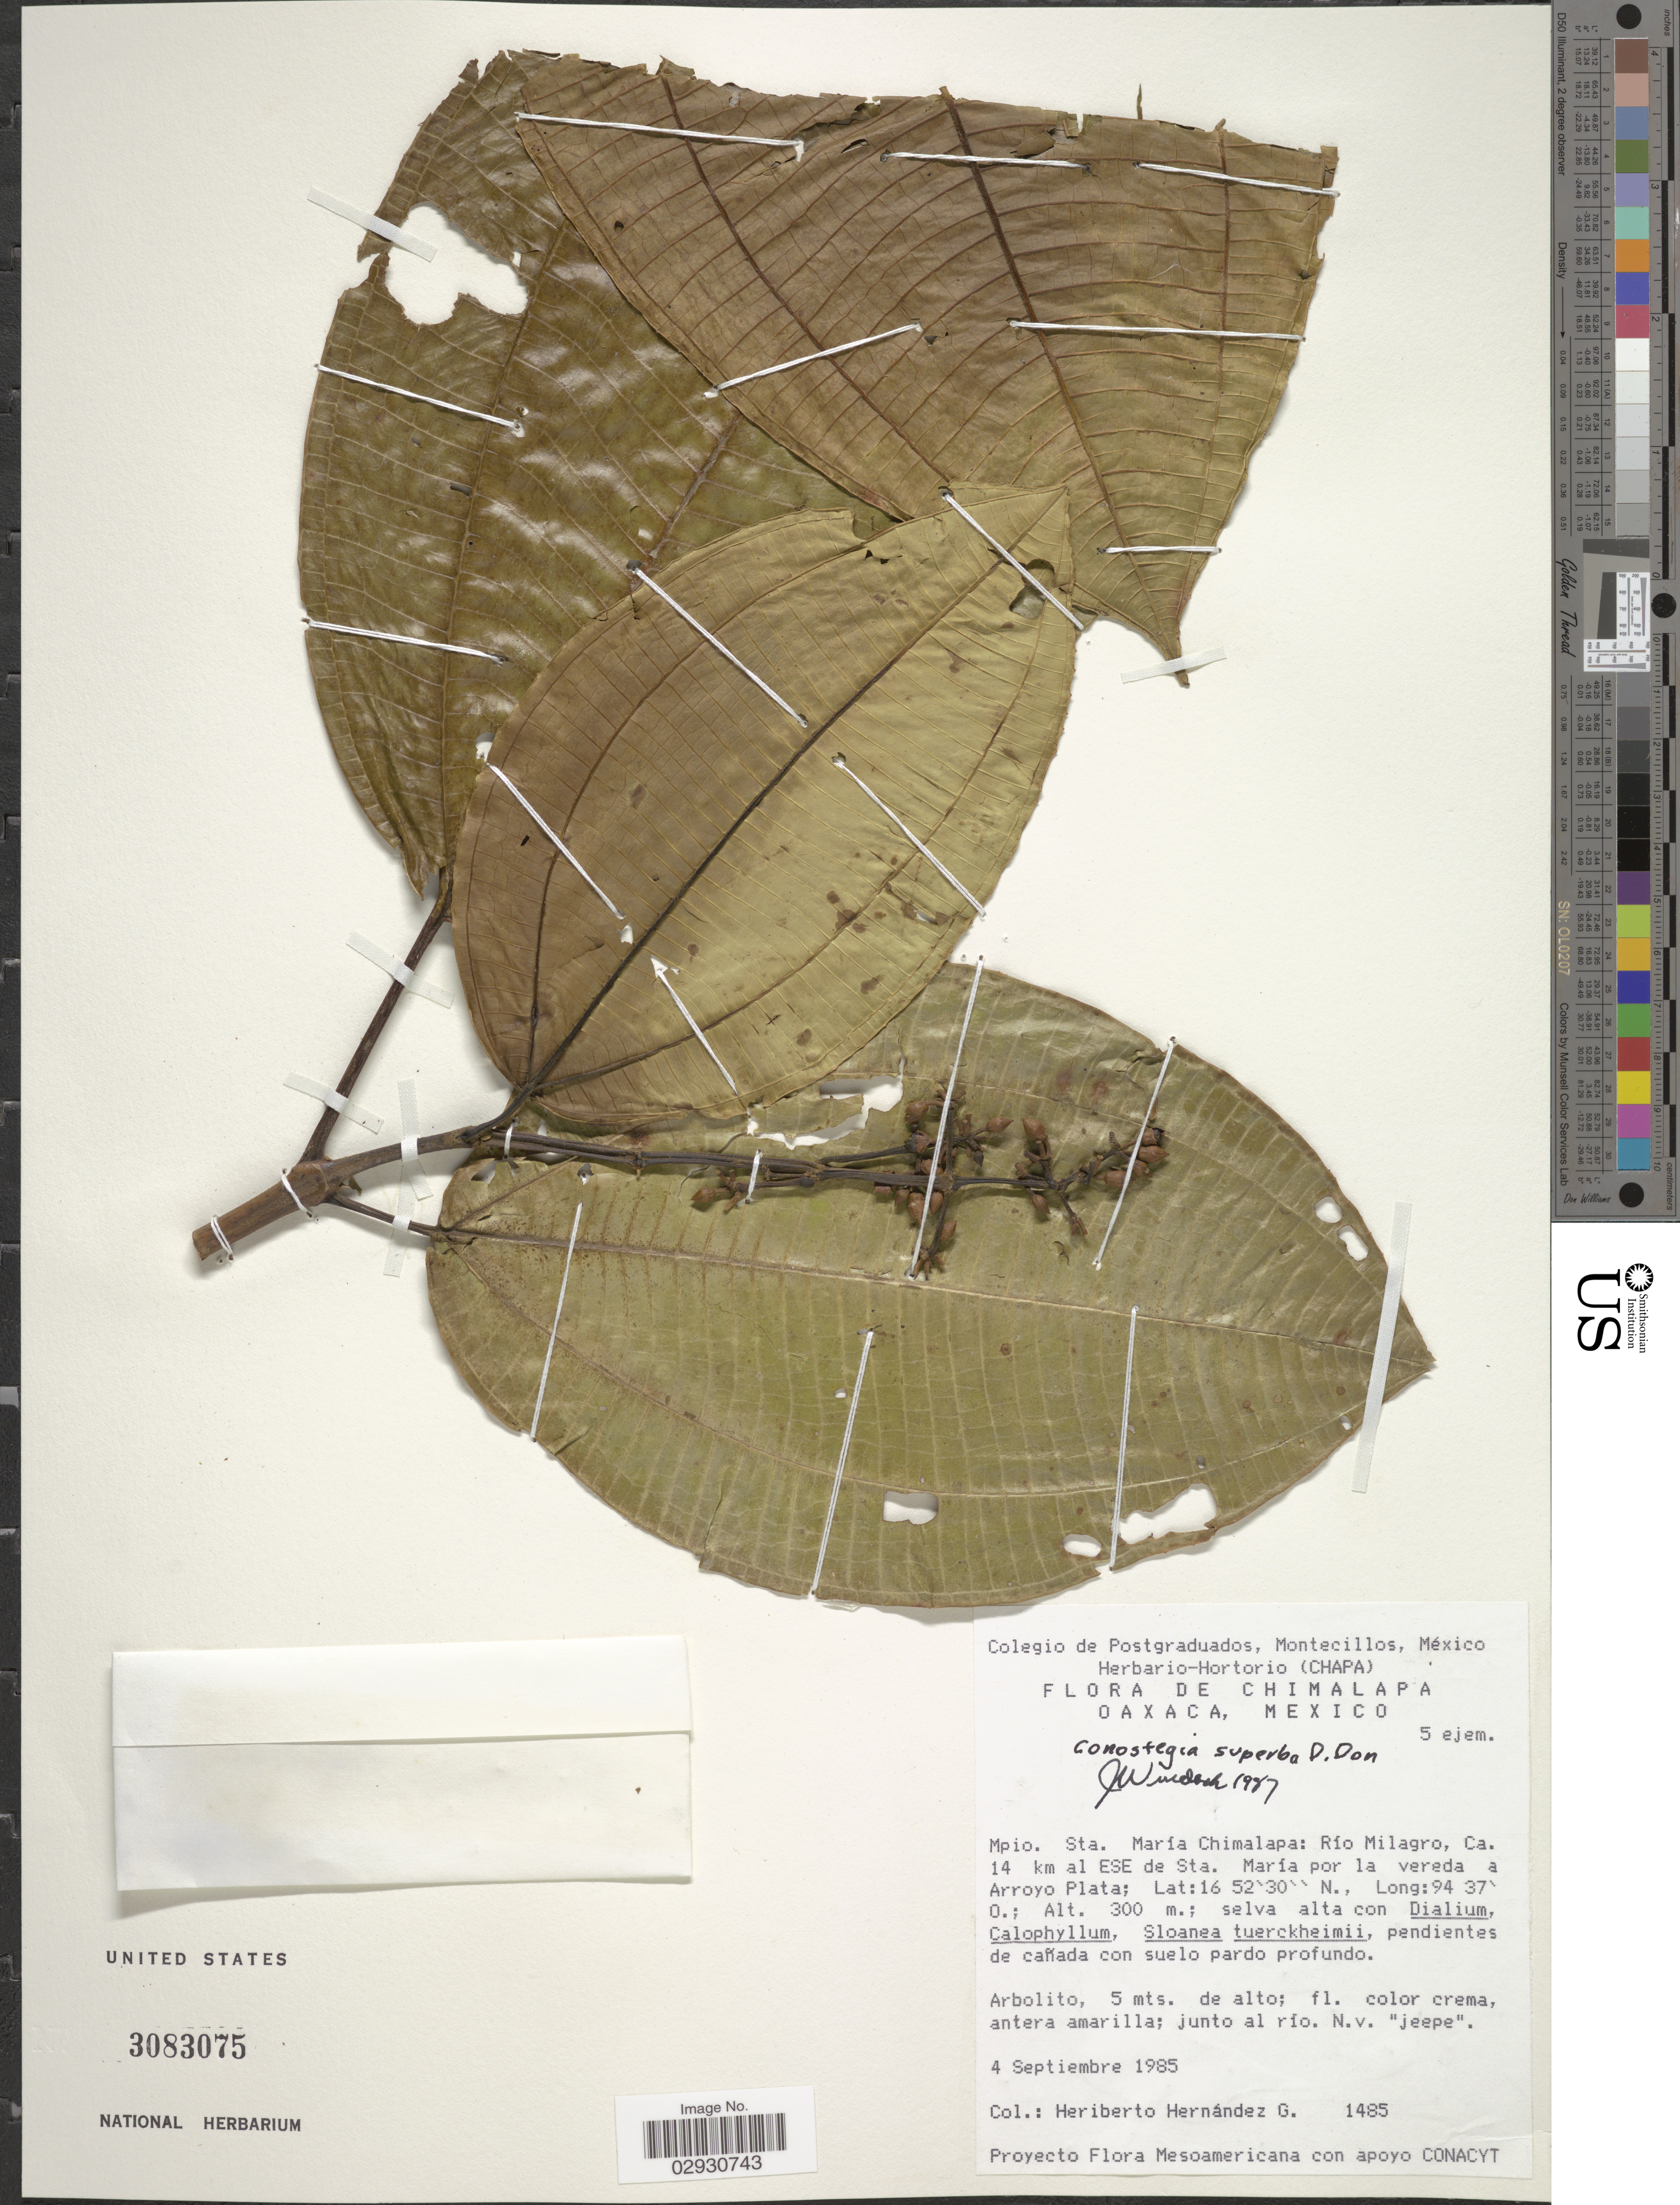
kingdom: Plantae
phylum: Tracheophyta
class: Magnoliopsida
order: Myrtales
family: Melastomataceae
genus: Conostegia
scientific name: Conostegia superba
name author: Naudin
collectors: H. Hernandez G.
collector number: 1485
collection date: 1985-09-04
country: Mexico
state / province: Oaxaca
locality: Chimalapa Oaxaca. Mpio. Sta. María Chimalapa: Río Milargo, Ca. 14 km al ESE de Sta. María por la vereda a Arroyo Plata.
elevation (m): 300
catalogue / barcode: US 3083075